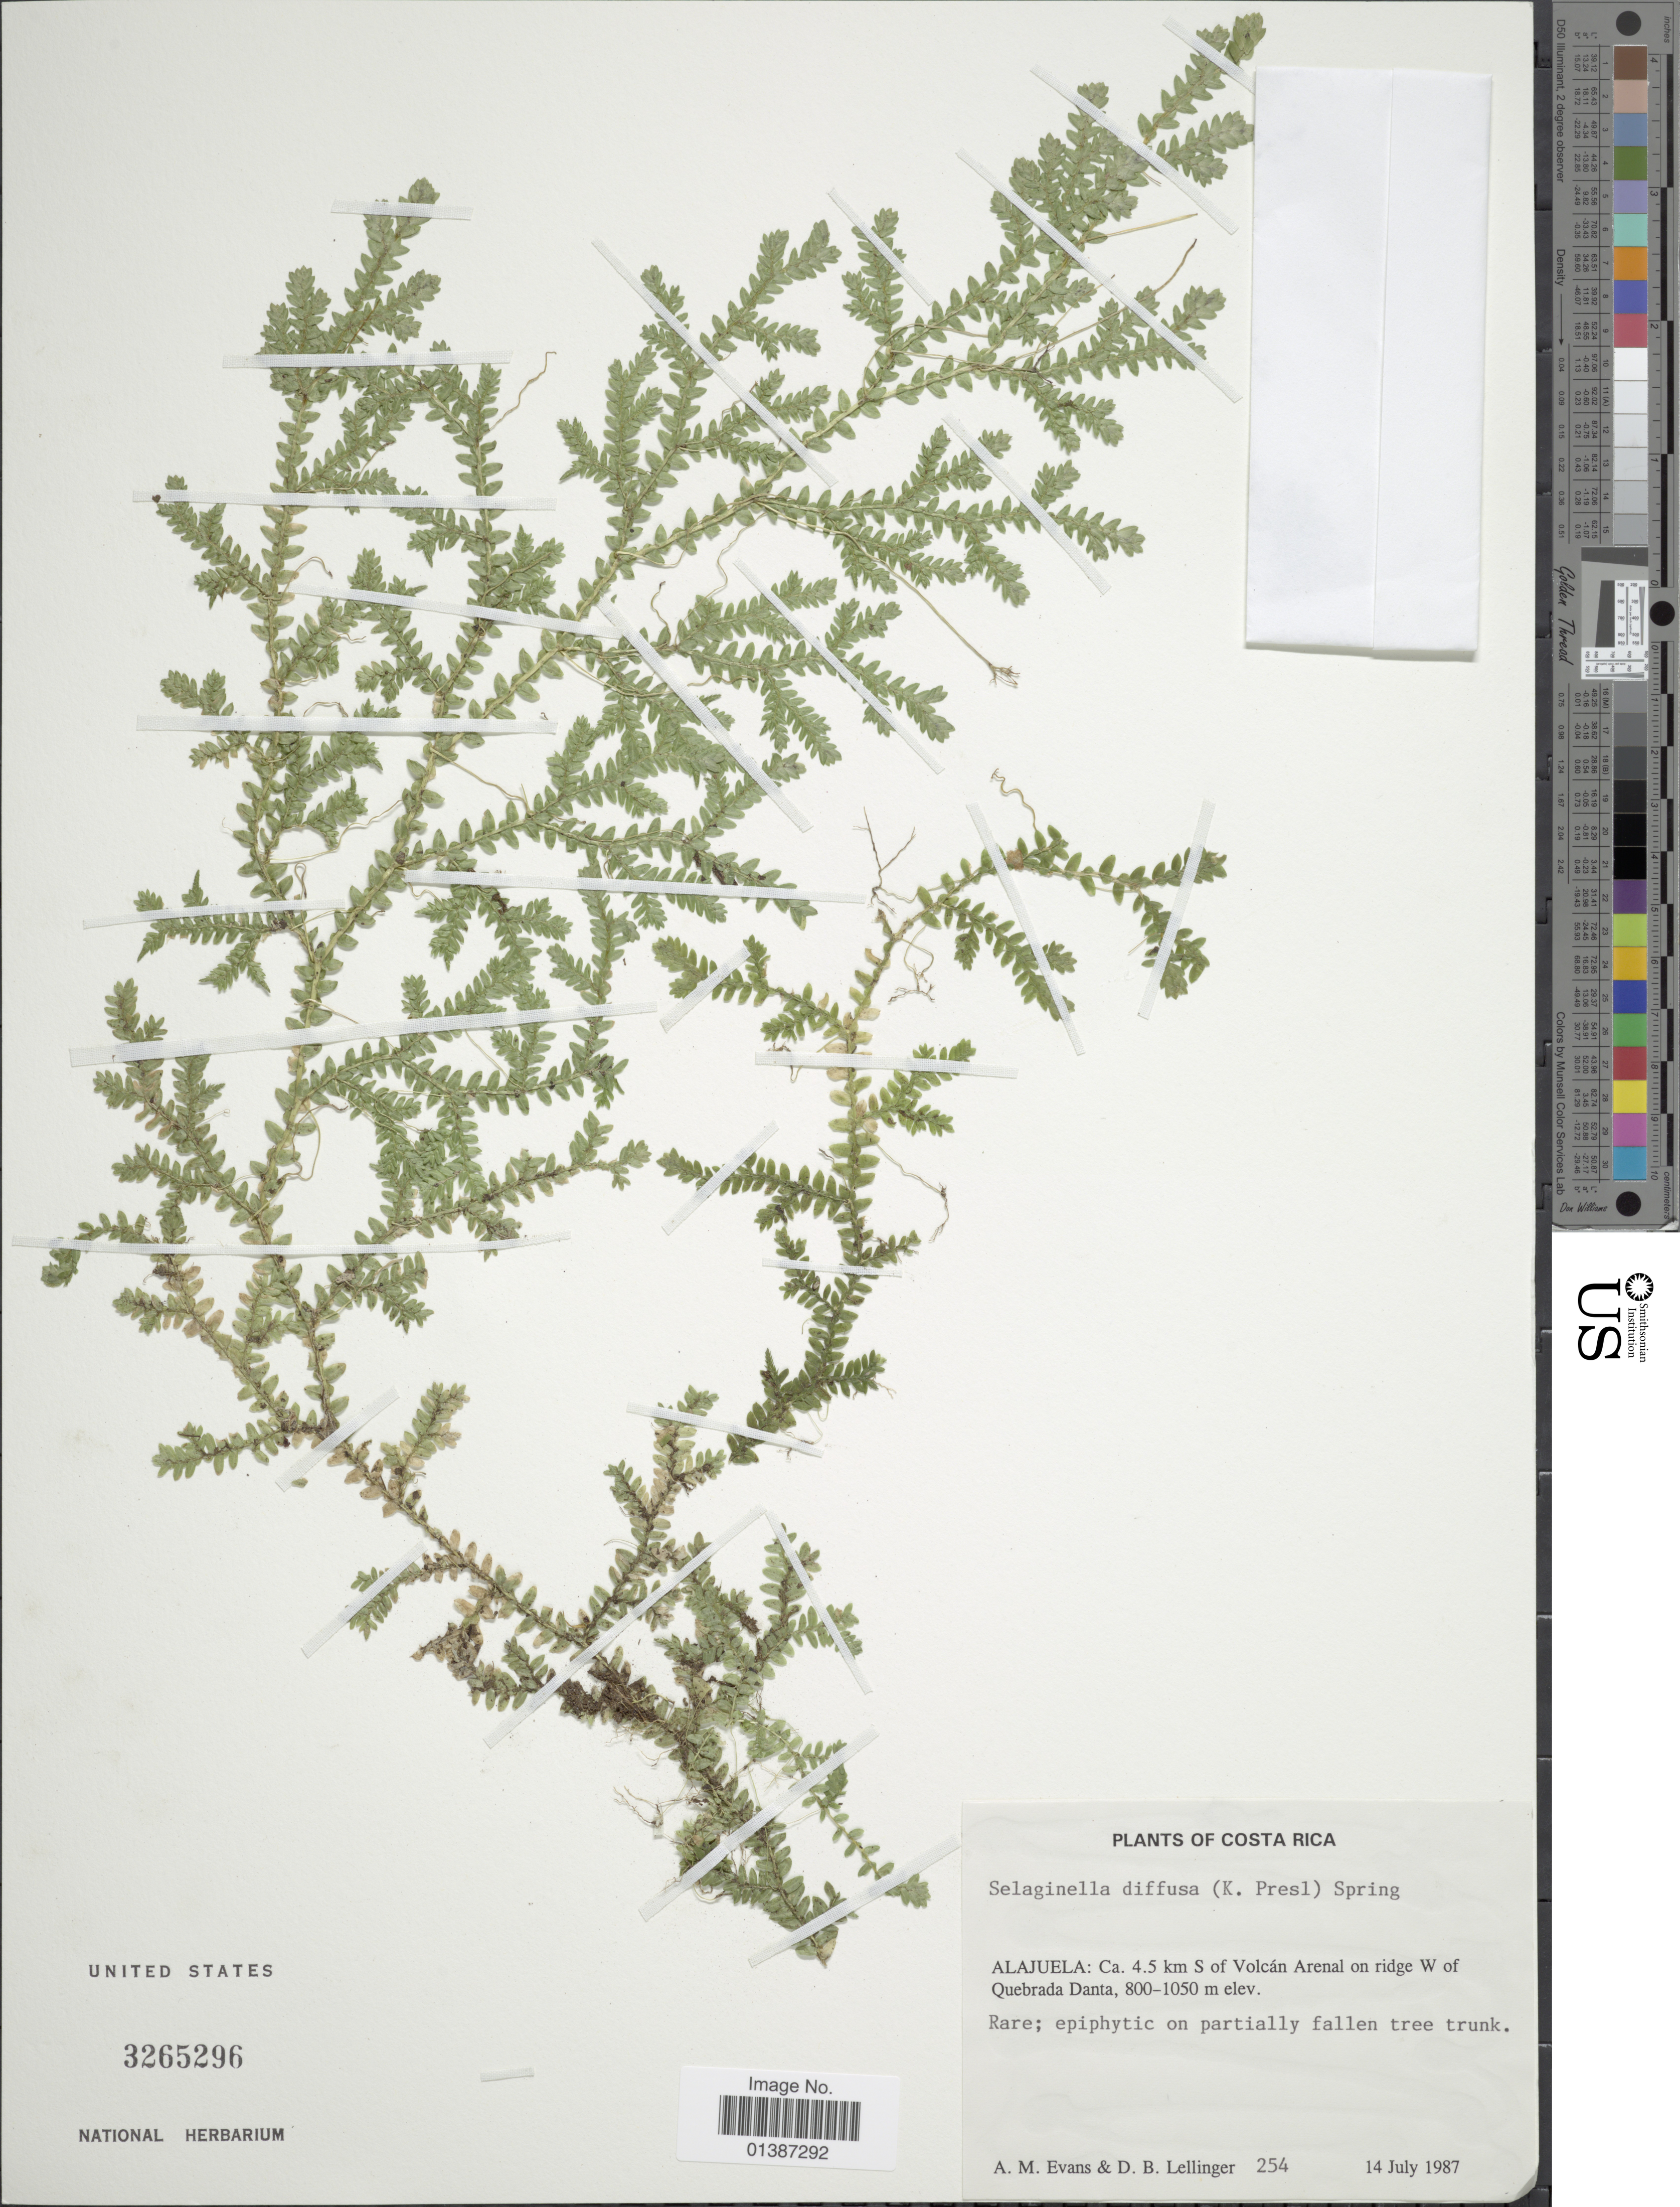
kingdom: Plantae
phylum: Tracheophyta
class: Lycopodiopsida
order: Selaginellales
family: Selaginellaceae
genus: Selaginella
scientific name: Selaginella diffusa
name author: (C. Presl) Spring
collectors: A. M. Evans & D. B. Lellinger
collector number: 254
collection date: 1987-07-14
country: Costa Rica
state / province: Alajuela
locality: Ca. 4.5 km S of Volcán Arenal on ridge W of Quebrada Danta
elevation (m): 800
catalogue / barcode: US 3265296